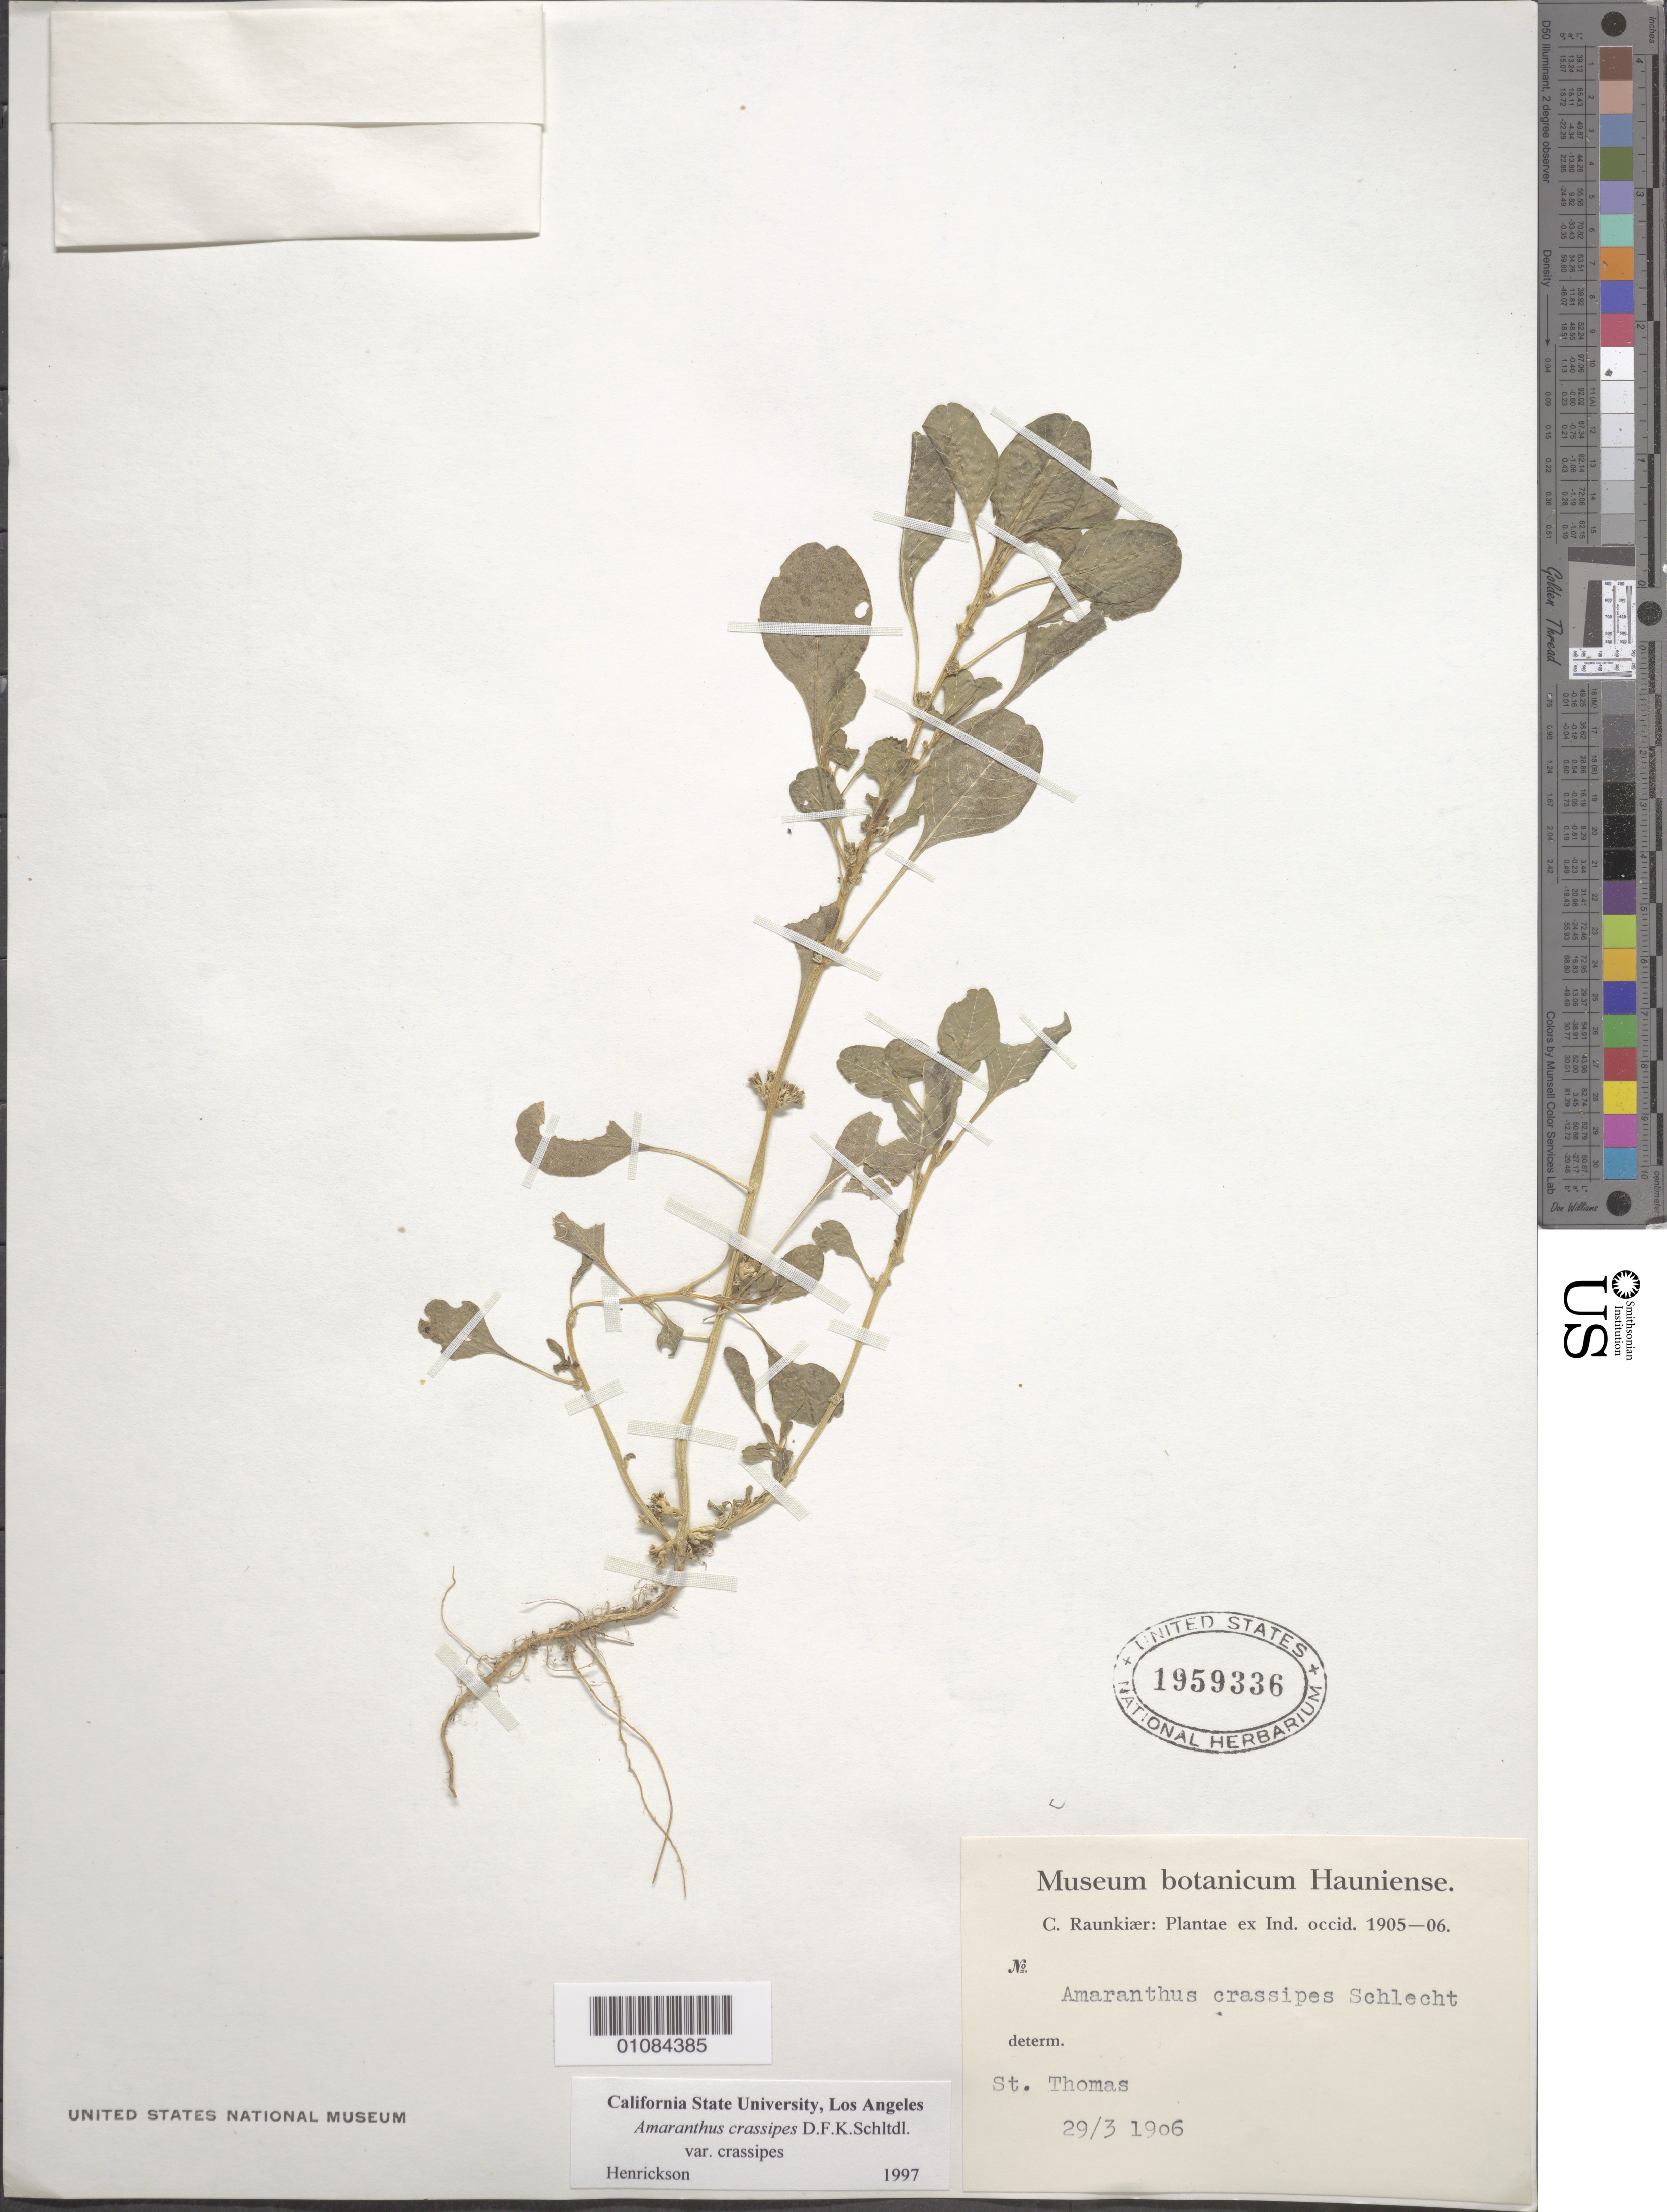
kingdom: Plantae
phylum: Tracheophyta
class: Magnoliopsida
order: Caryophyllales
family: Amaranthaceae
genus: Amaranthus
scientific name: Amaranthus crassipes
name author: Schltdl.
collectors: C. Raunkiær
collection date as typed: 29 Mar 1906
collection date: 1906-03-29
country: U.S. Virgin Islands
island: St. Thomas I.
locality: St. Thomas.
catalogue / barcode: US 1959336